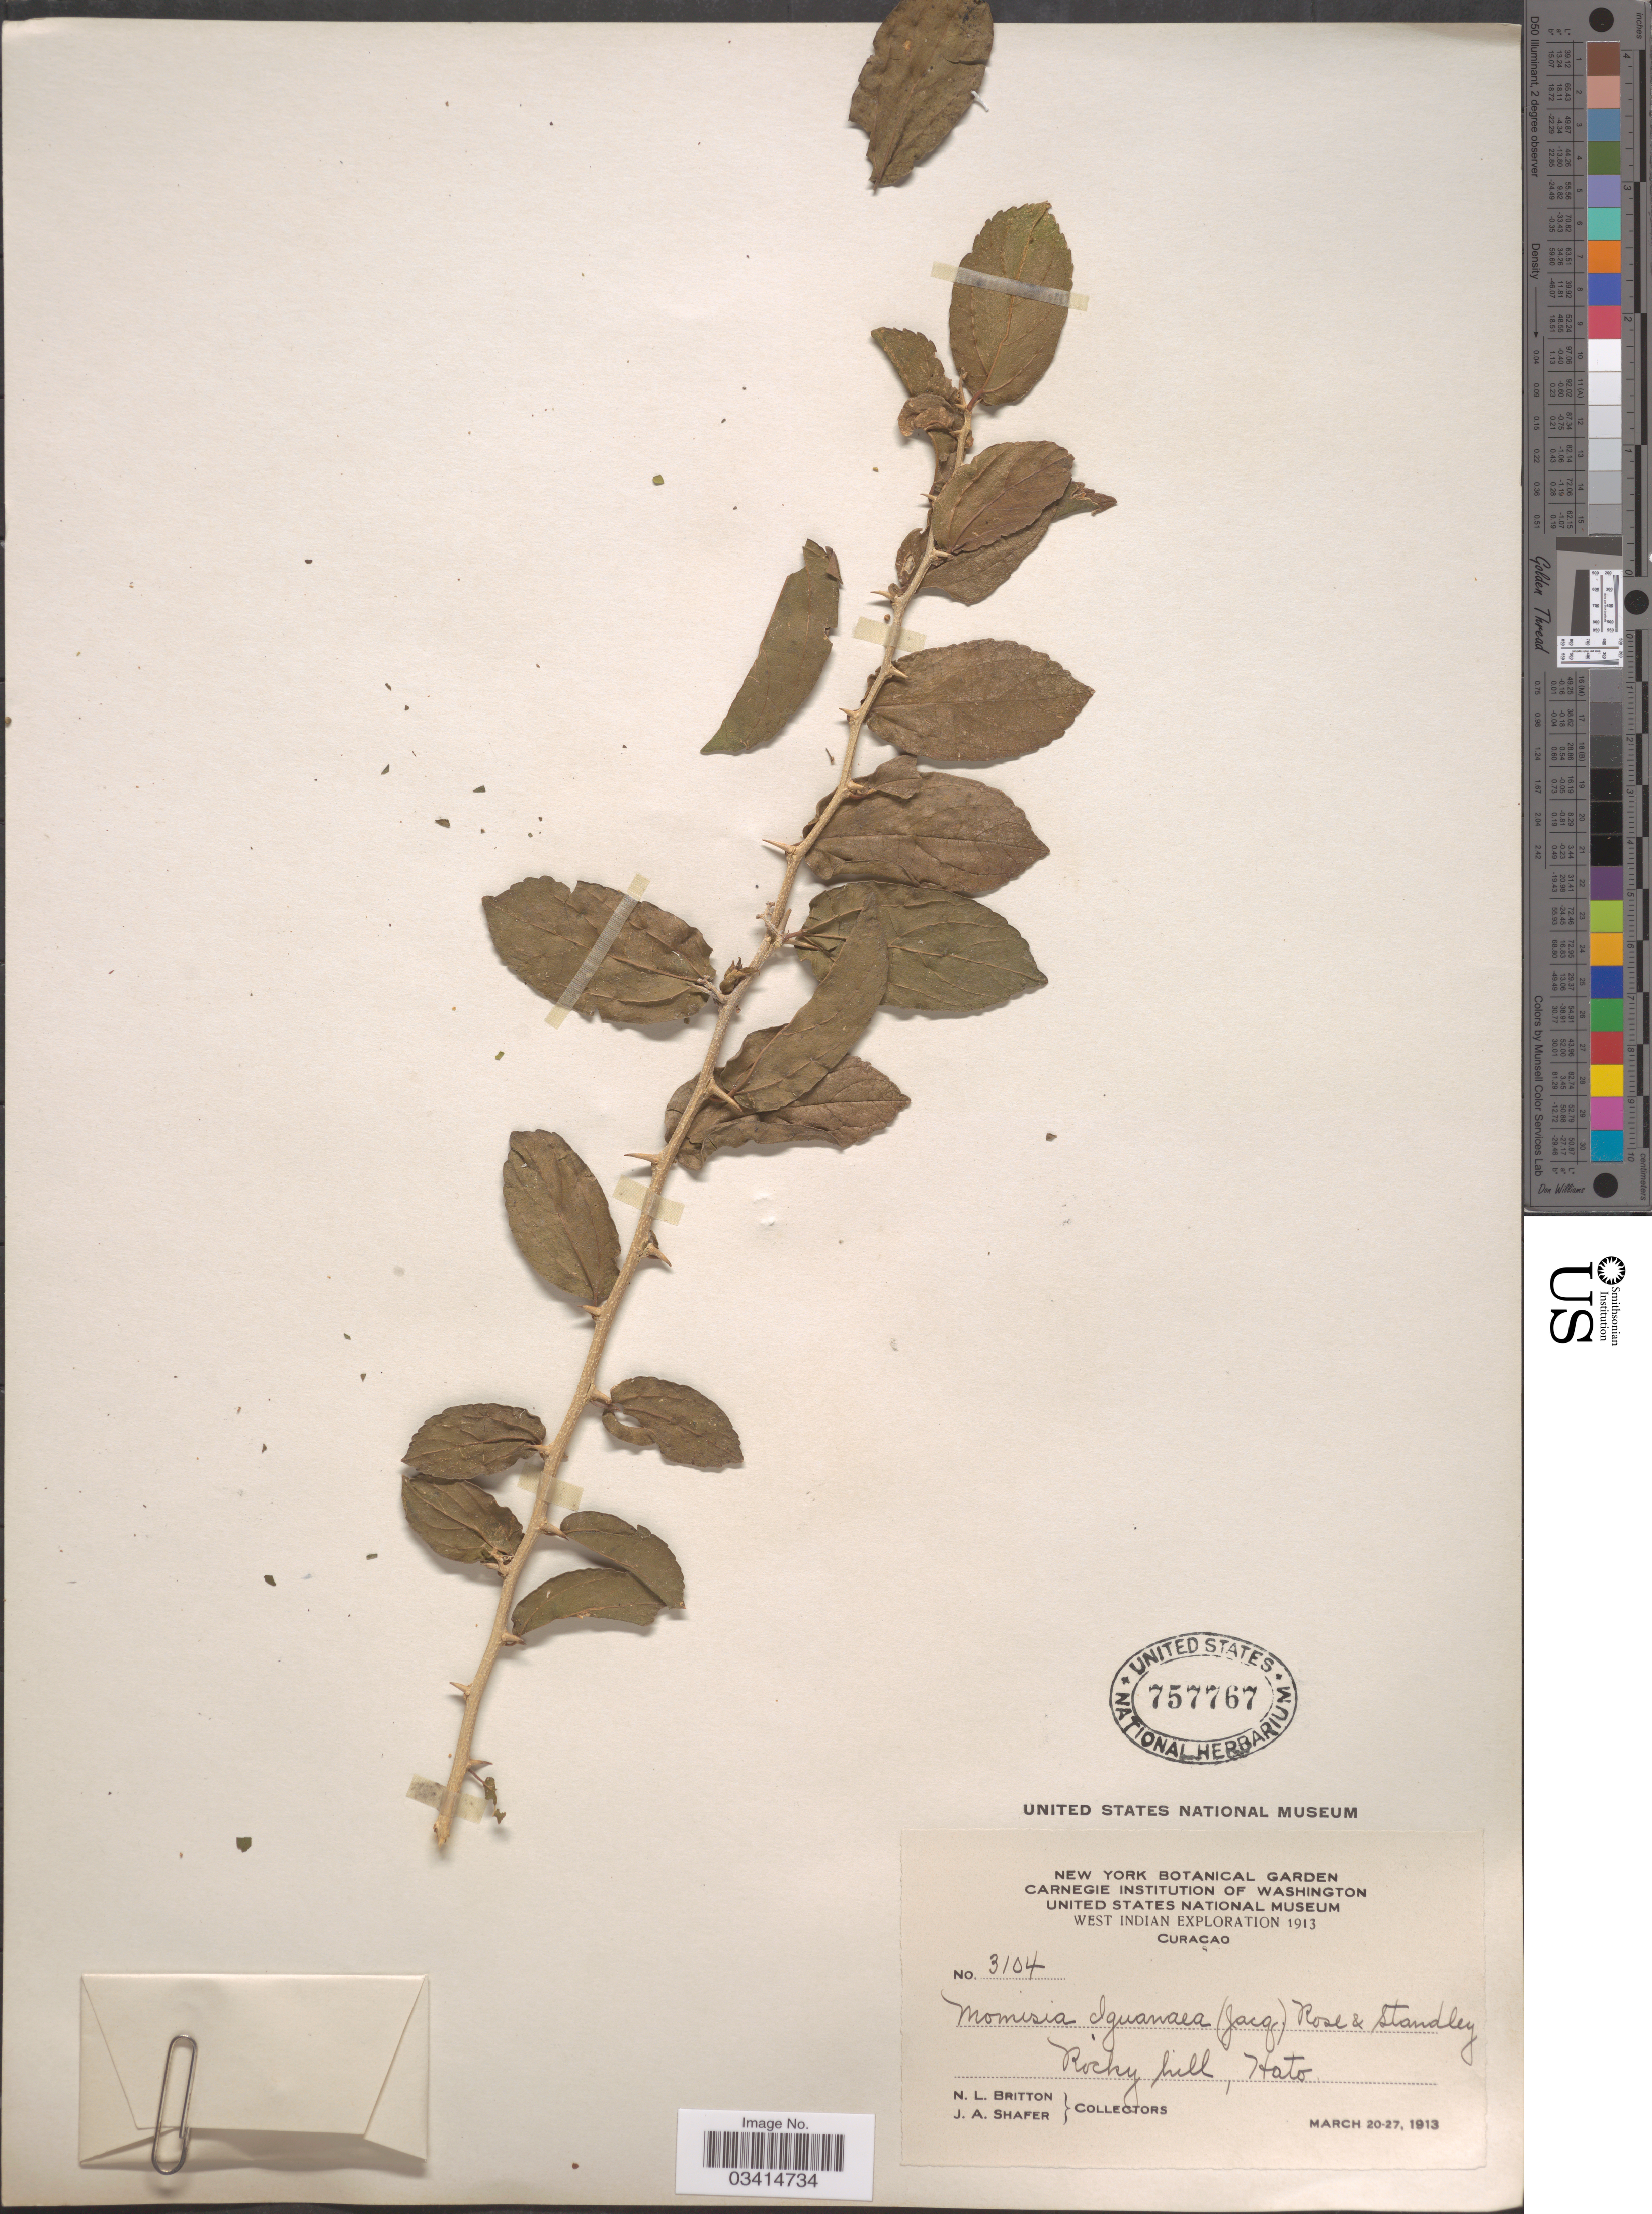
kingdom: Plantae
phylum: Tracheophyta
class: Magnoliopsida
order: Rosales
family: Cannabaceae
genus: Celtis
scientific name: Celtis iguanaea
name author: (Jacq.) Sarg.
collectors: N. Britton & J. A. Shafer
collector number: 3104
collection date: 1913-03-20/1913-03-27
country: Curaçao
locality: Rocky hill, Hato.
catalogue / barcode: US 757767